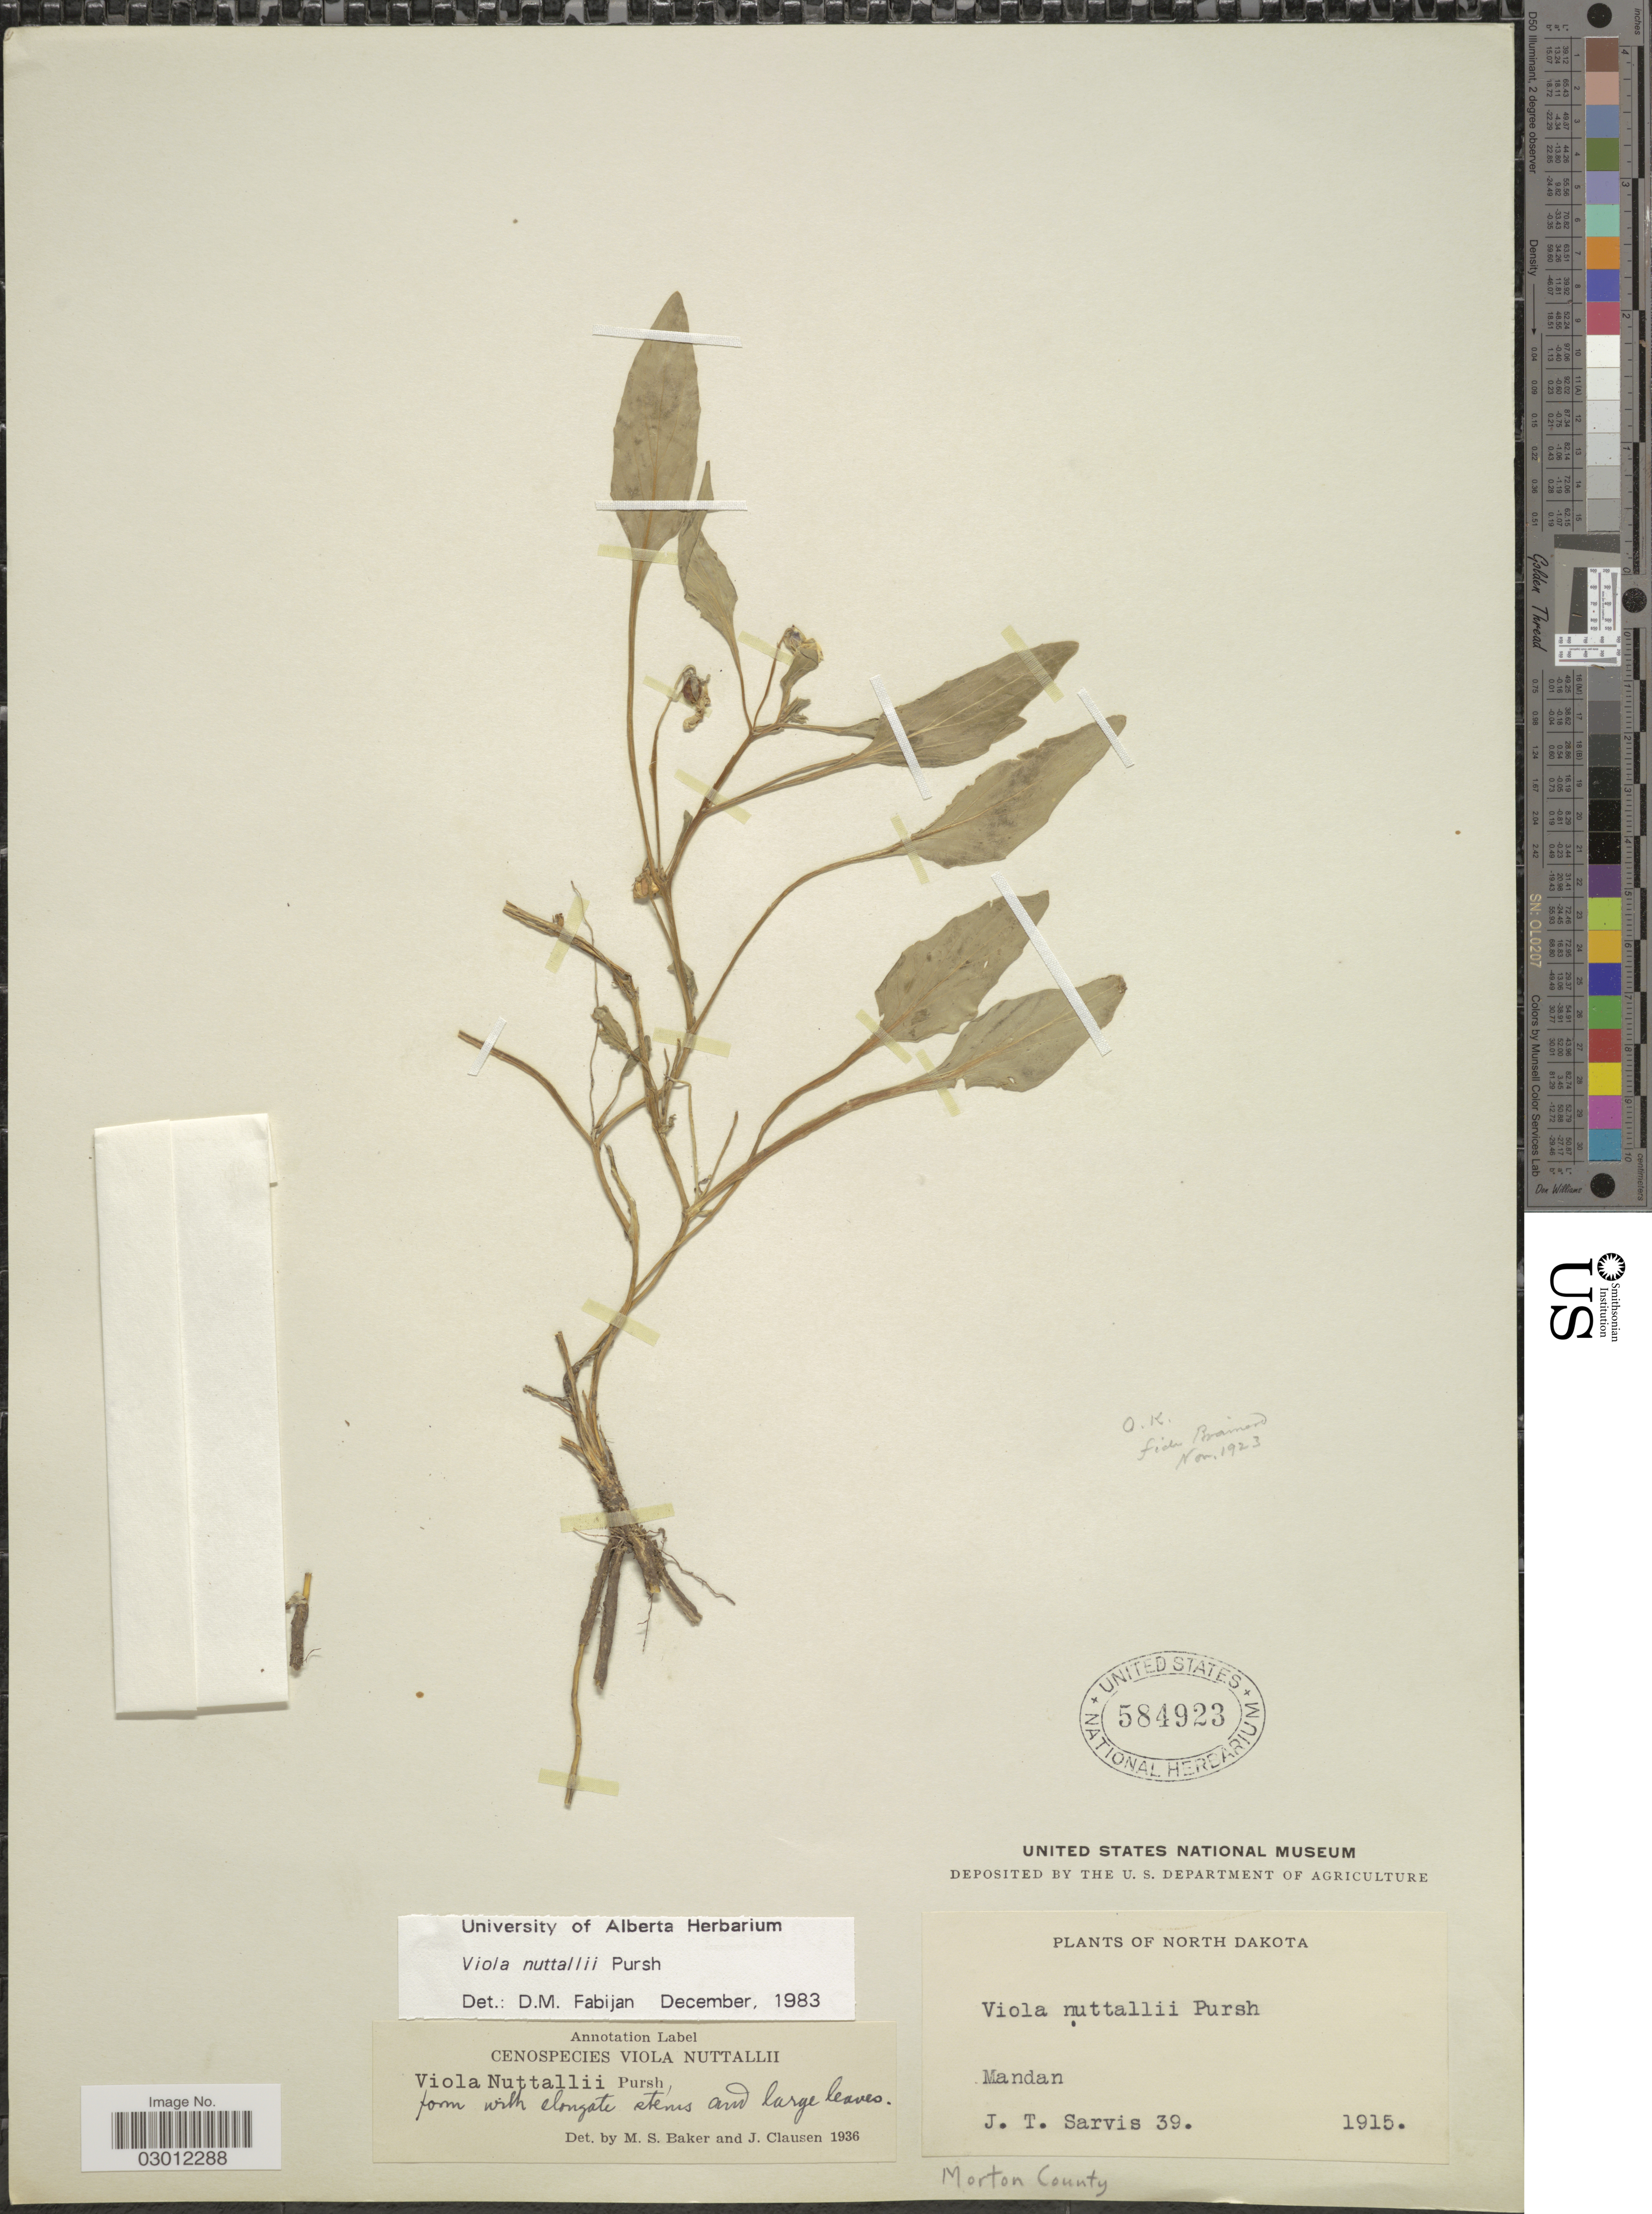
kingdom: Plantae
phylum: Tracheophyta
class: Magnoliopsida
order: Malpighiales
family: Violaceae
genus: Viola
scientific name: Viola nuttallii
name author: Pursh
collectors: J. Sarvis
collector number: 39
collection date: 1915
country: United States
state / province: North Dakota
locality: Mandan. Morton County.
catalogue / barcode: US 584923